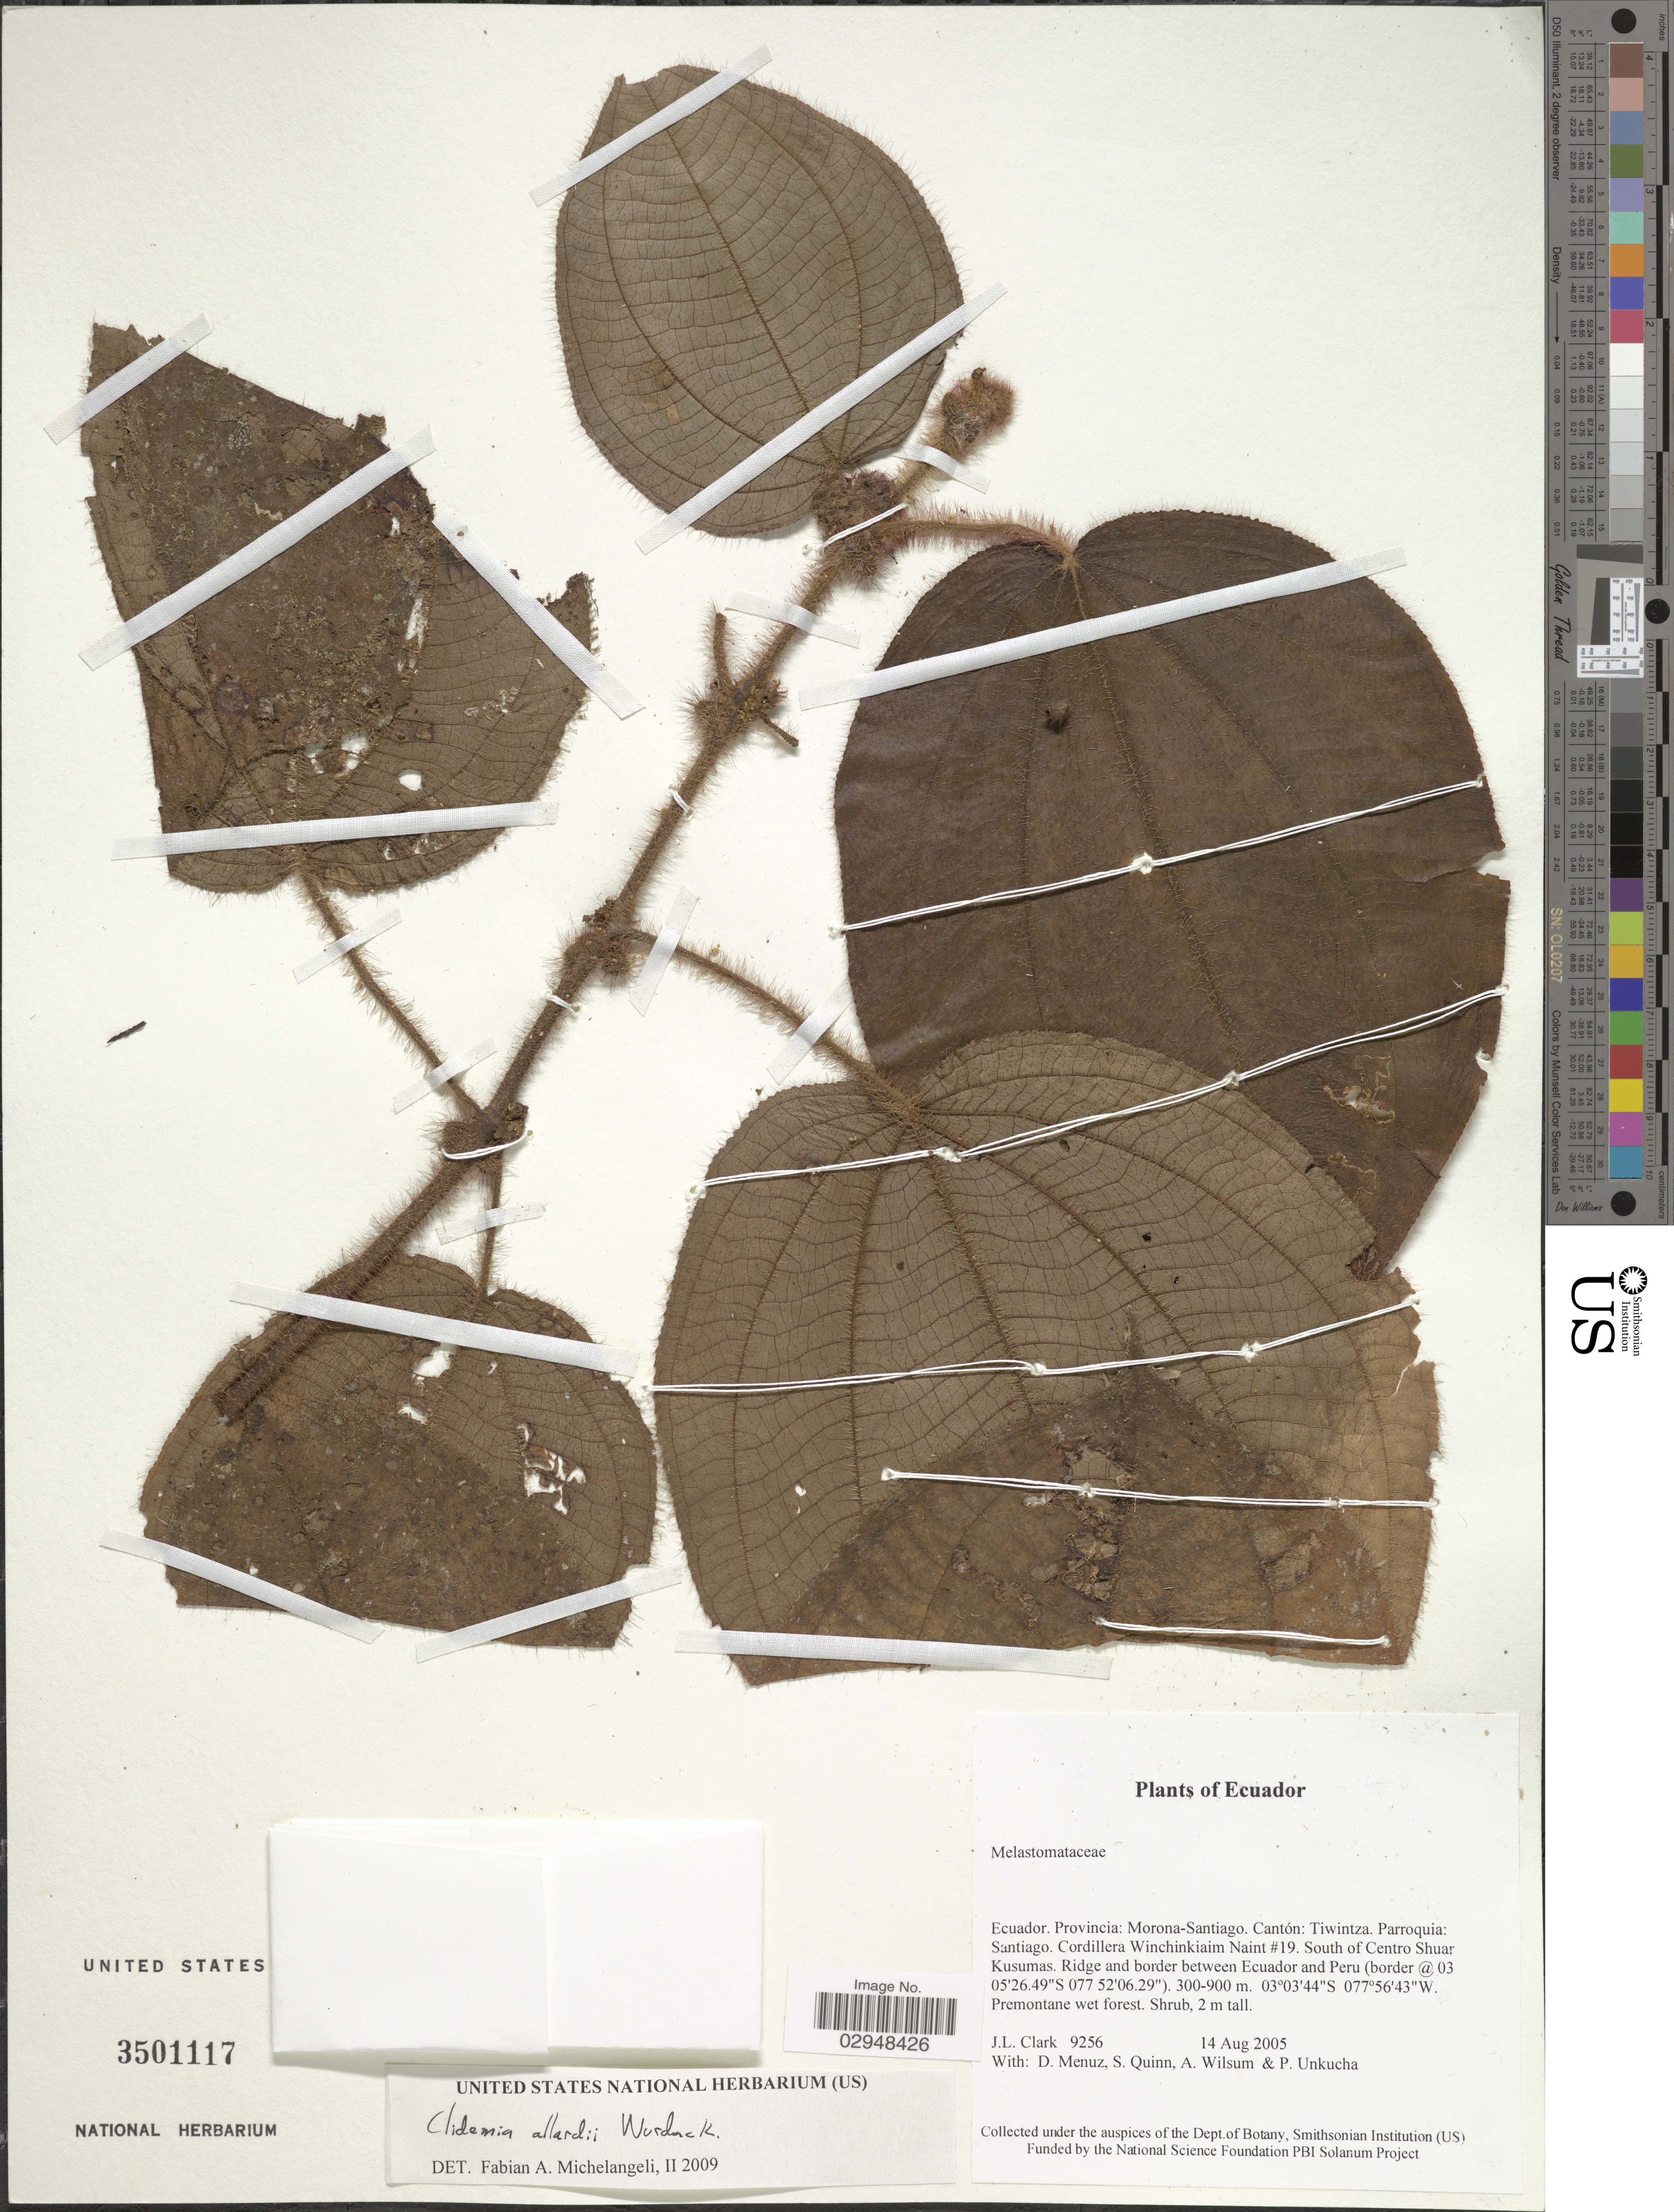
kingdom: Plantae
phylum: Tracheophyta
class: Magnoliopsida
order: Myrtales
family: Melastomataceae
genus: Clidemia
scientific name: Clidemia allardii subsp. allardii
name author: Wurdack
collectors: J. L. Clark, D. Menuz, S. Quinn, A. Wilsum & P. Unkucha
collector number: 9256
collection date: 2005-08-14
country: Ecuador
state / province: Morona-Santiago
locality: Cantón Tiwintza, Parroquia Santiago, Cordillera Winchinkiaim Naint #19, South of Centro Shuan Kusumas, Ridge and border between Ecuador and Peru.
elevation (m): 300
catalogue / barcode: US 3501117